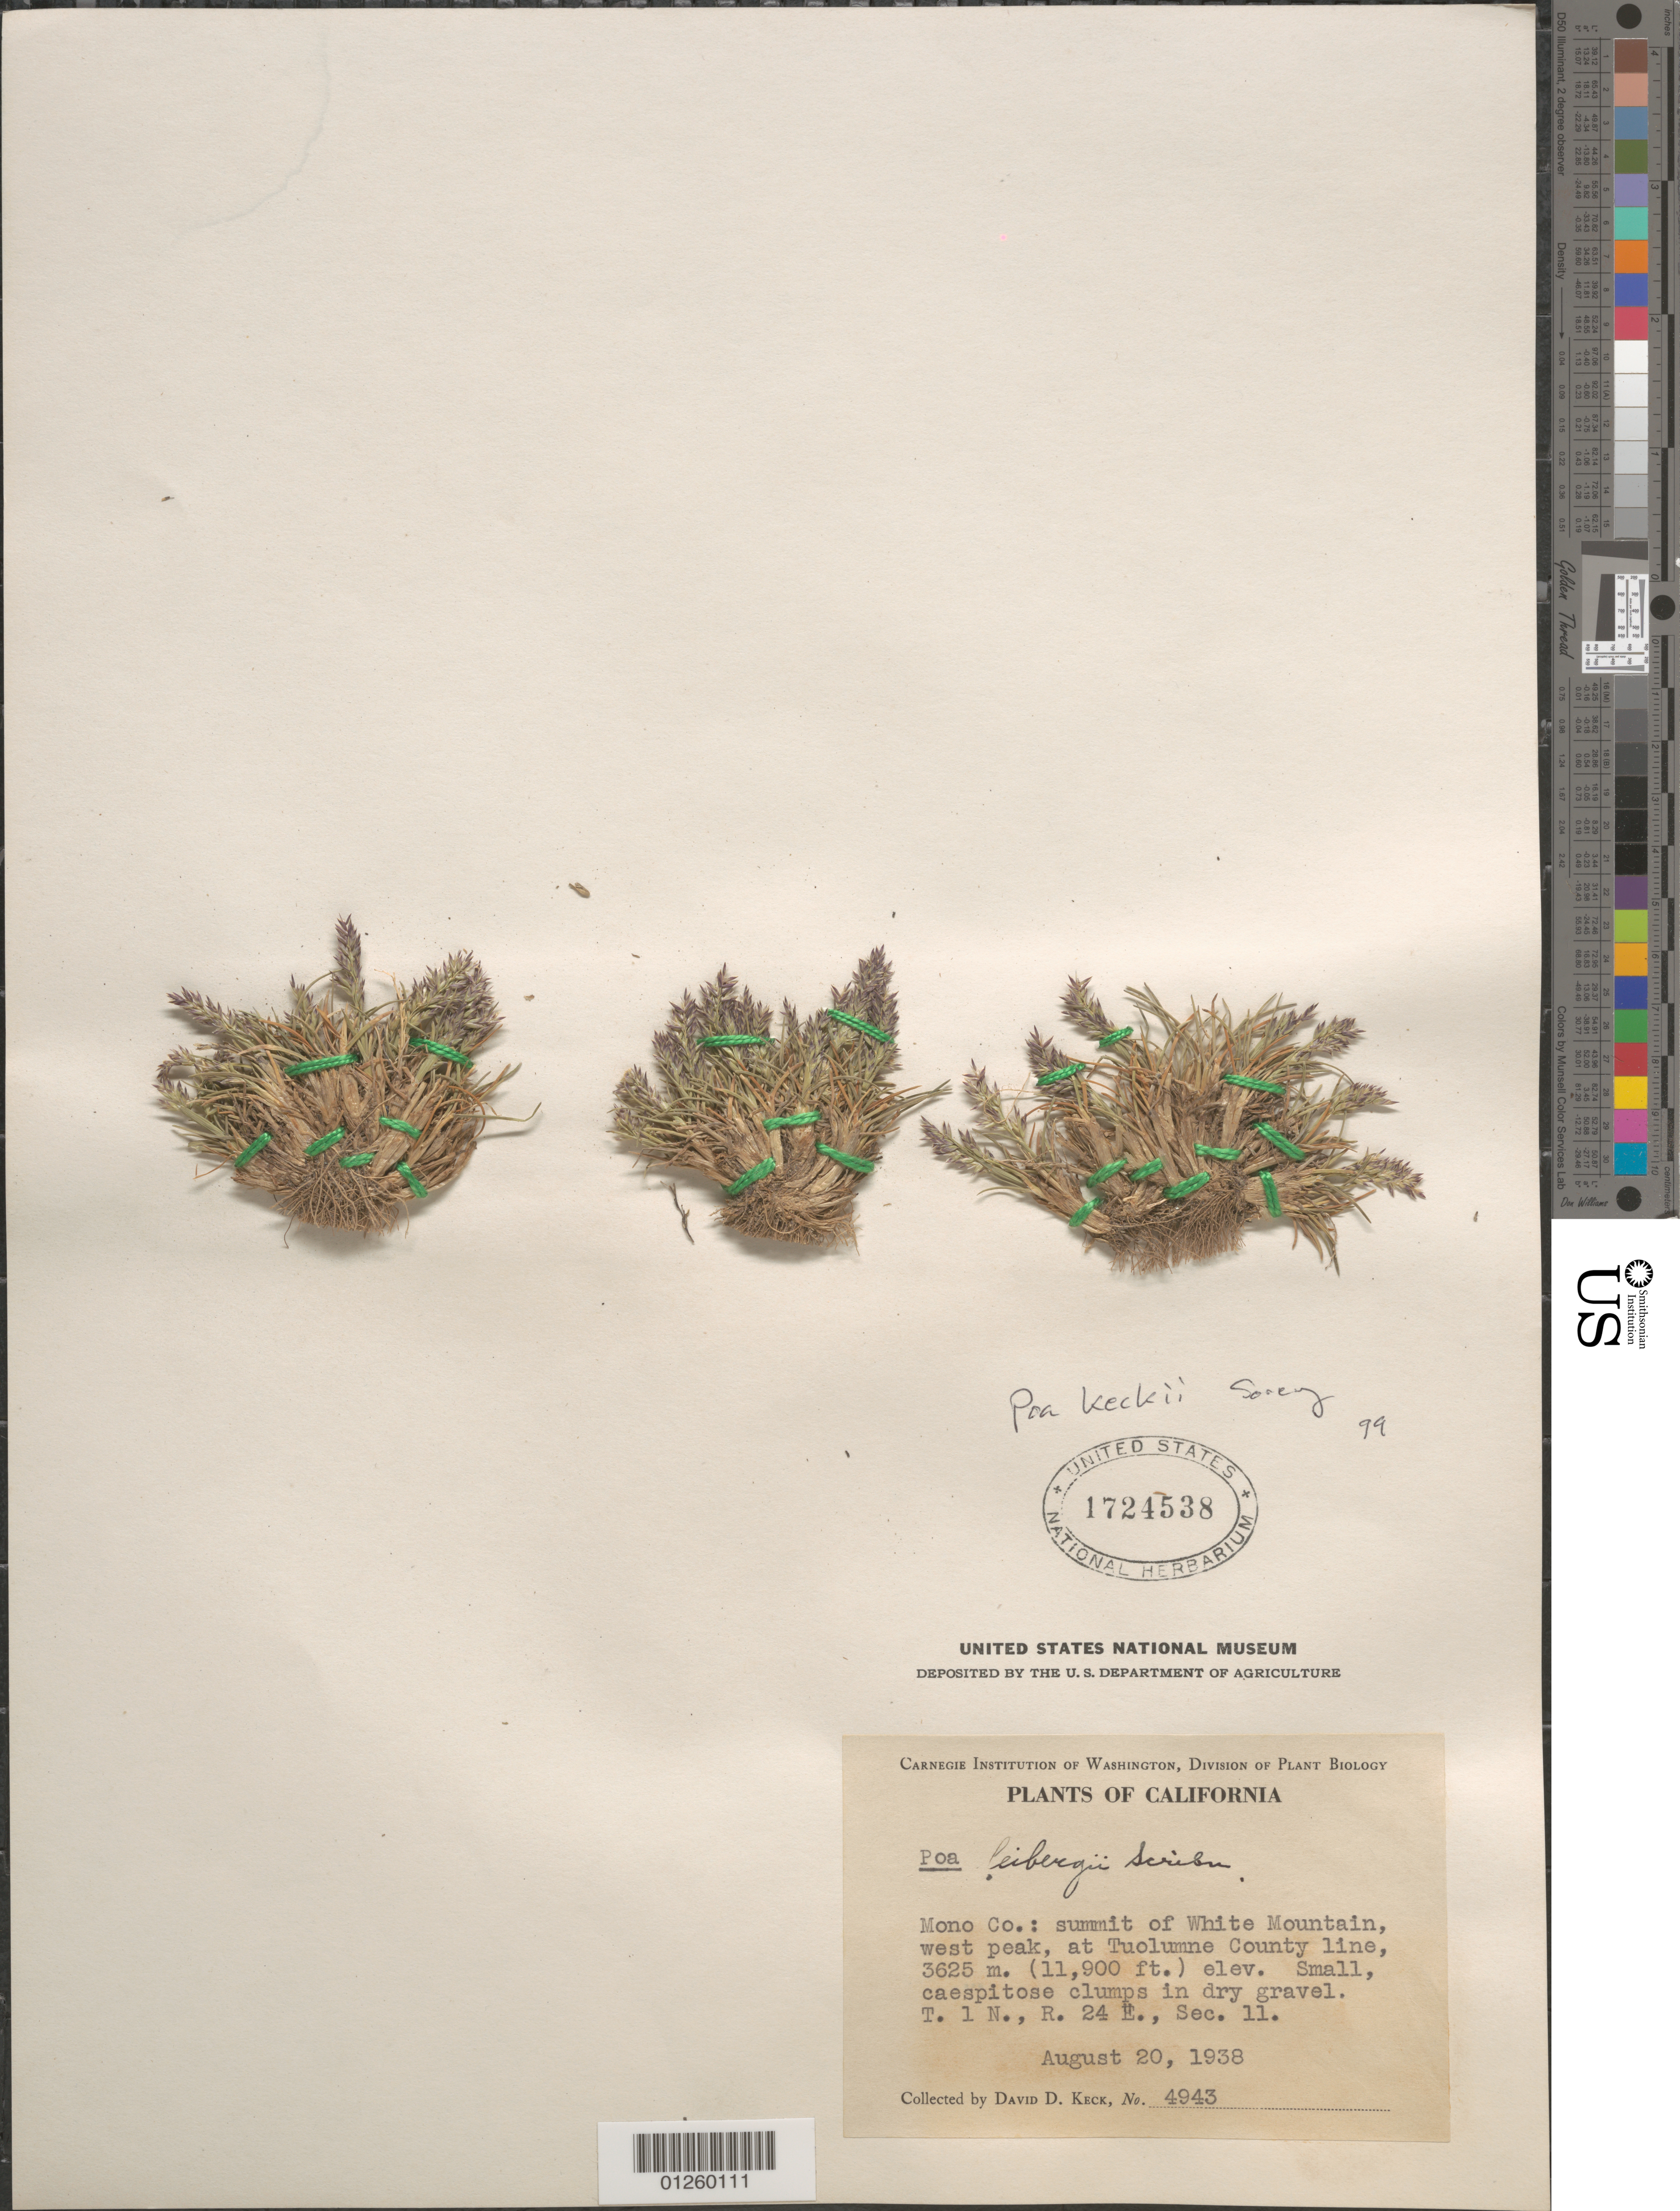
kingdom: Plantae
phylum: Tracheophyta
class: Liliopsida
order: Poales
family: Poaceae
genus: Poa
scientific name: Poa keckii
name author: Soreng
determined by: Soreng, Robert J., Research Associate (BOT), Smithsonian Institution - National Museum of Natural History (UNITED STATES)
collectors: D. D. Keck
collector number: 4943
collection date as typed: August 20, 1938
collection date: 1938-08-20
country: United States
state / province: California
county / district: Mono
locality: Summit of White Mountain, west peak, at Tuolumne County line. T, lN., R. 24 E., Sec. 11.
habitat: Small, caespitose clumps in dry gravel.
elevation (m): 3627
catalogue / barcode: US 1724538